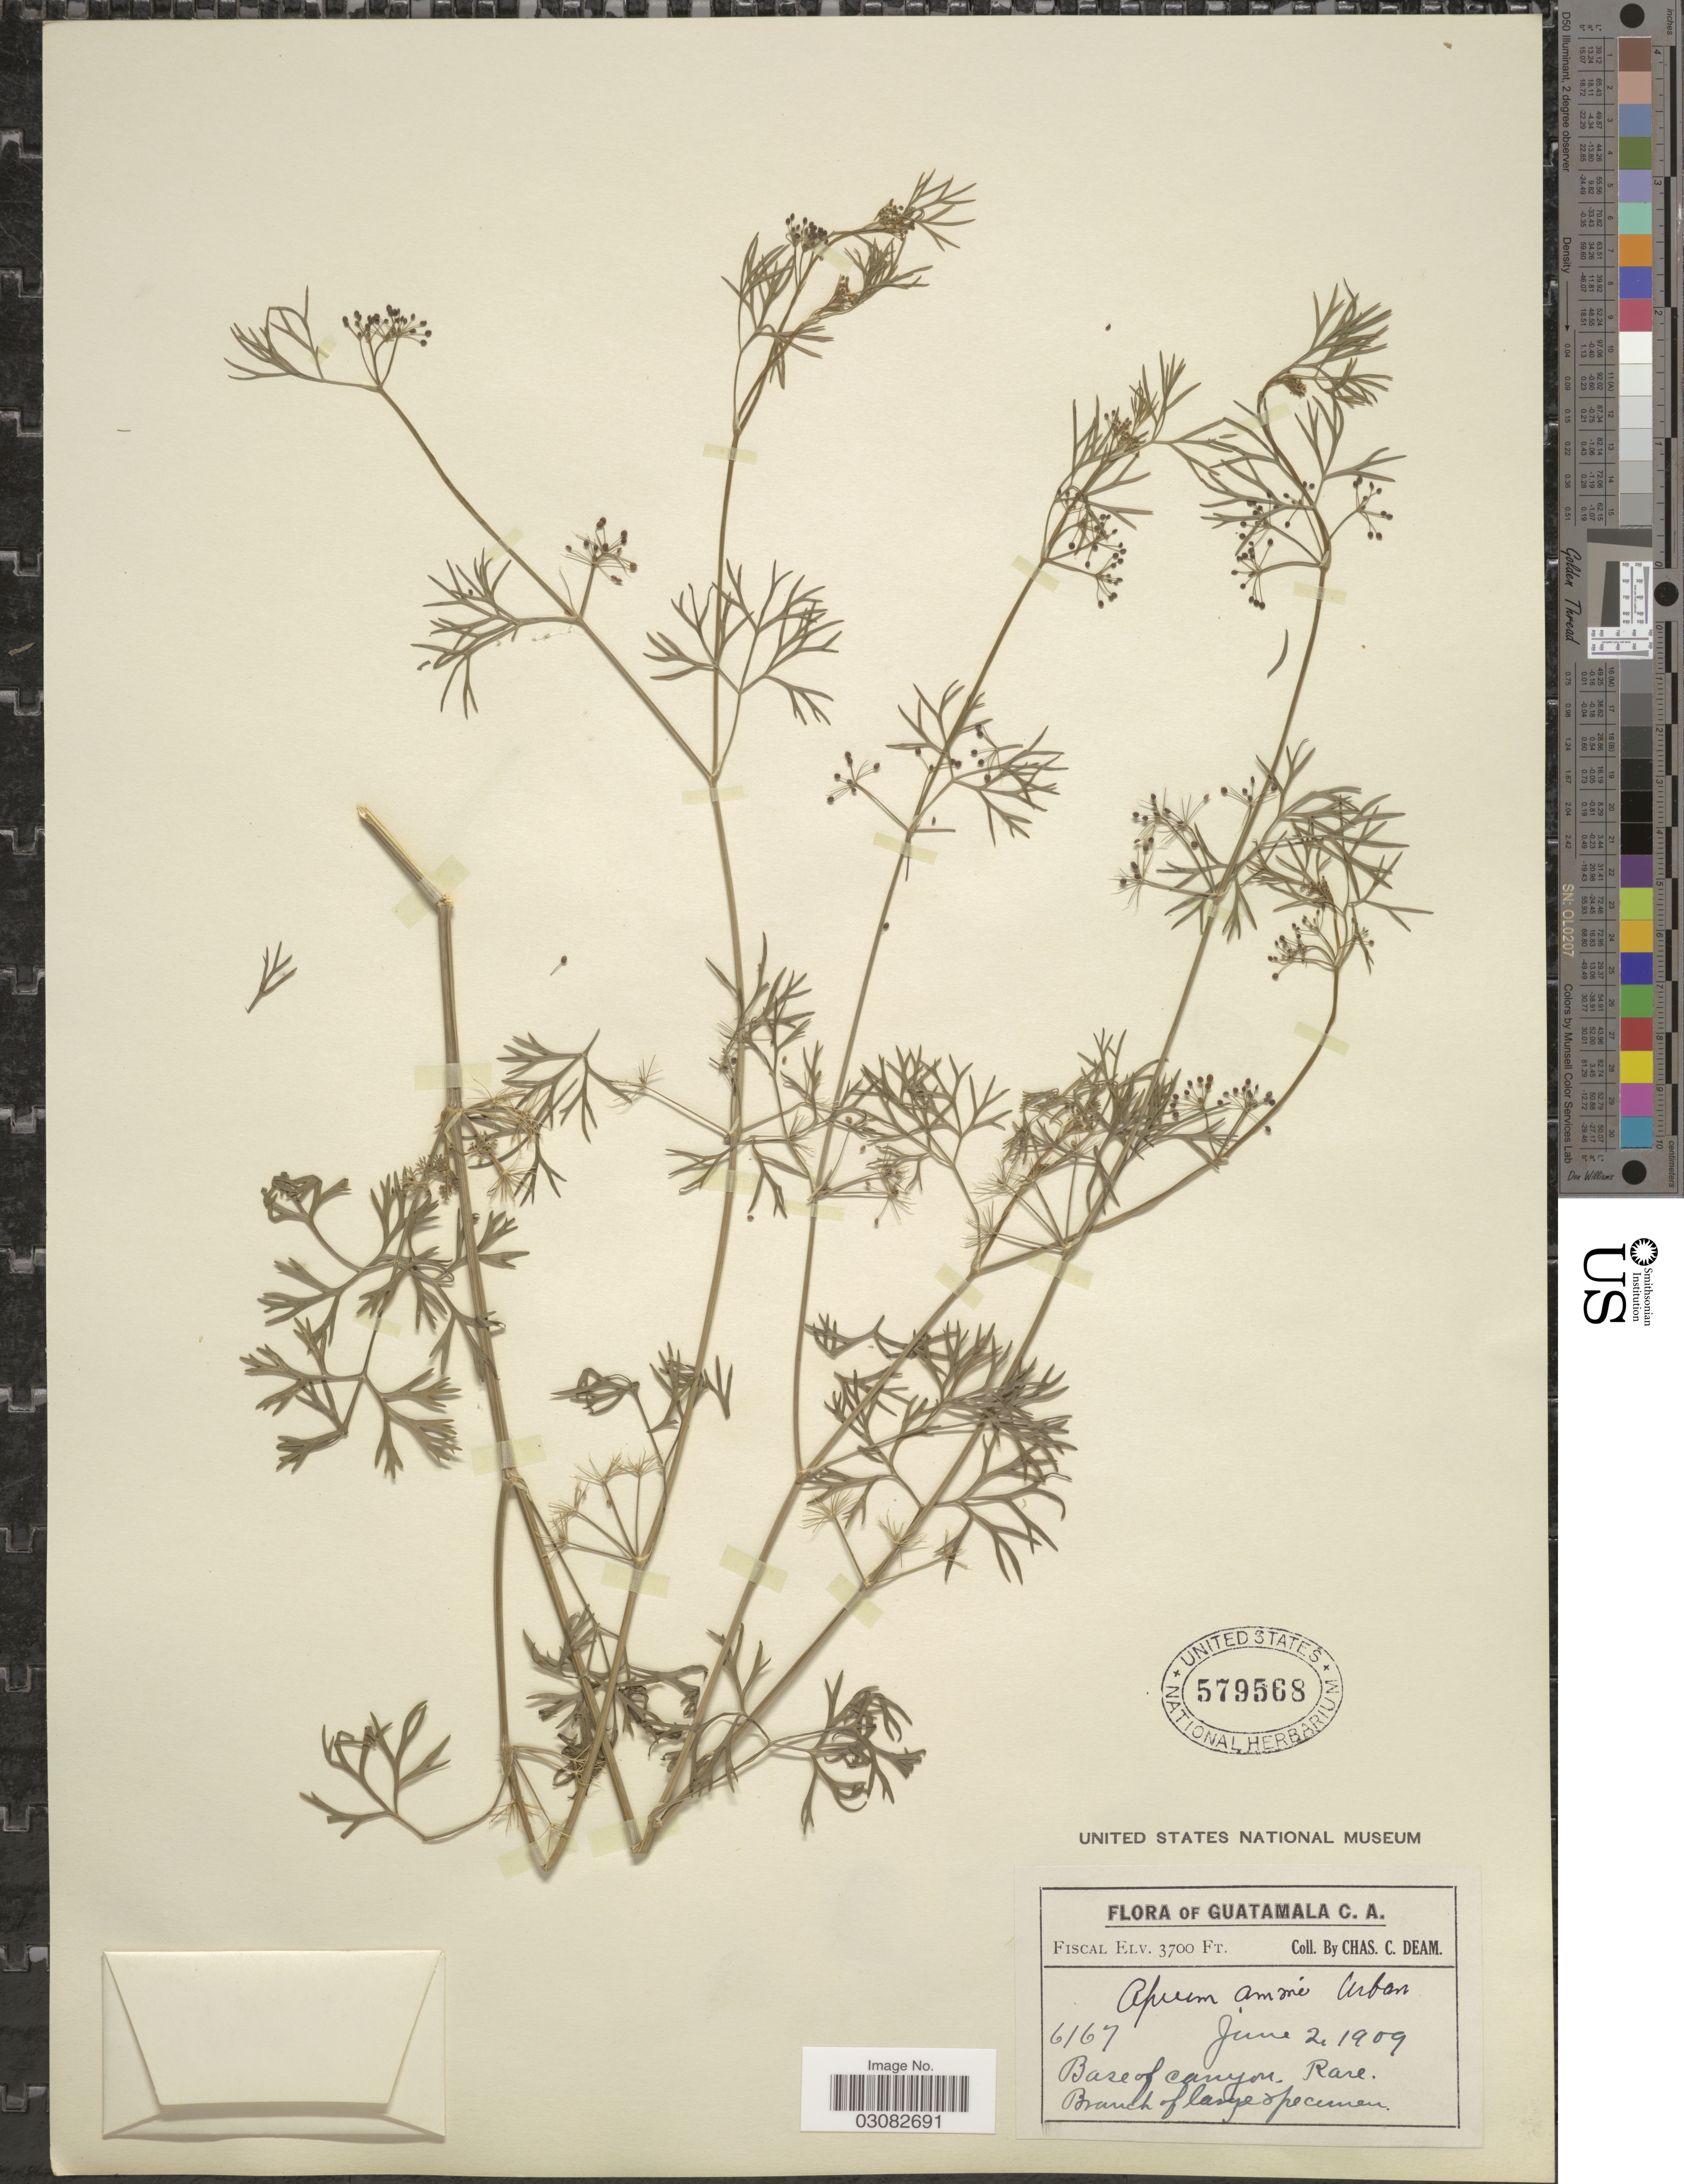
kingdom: Plantae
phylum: Tracheophyta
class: Magnoliopsida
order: Apiales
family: Apiaceae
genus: Apium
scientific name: Apium ammi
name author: (Jacq.) Urb.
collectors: C. C. Deam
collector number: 6167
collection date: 1909-06-02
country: Guatemala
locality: Base of canyon.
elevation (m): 1128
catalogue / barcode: US 579568